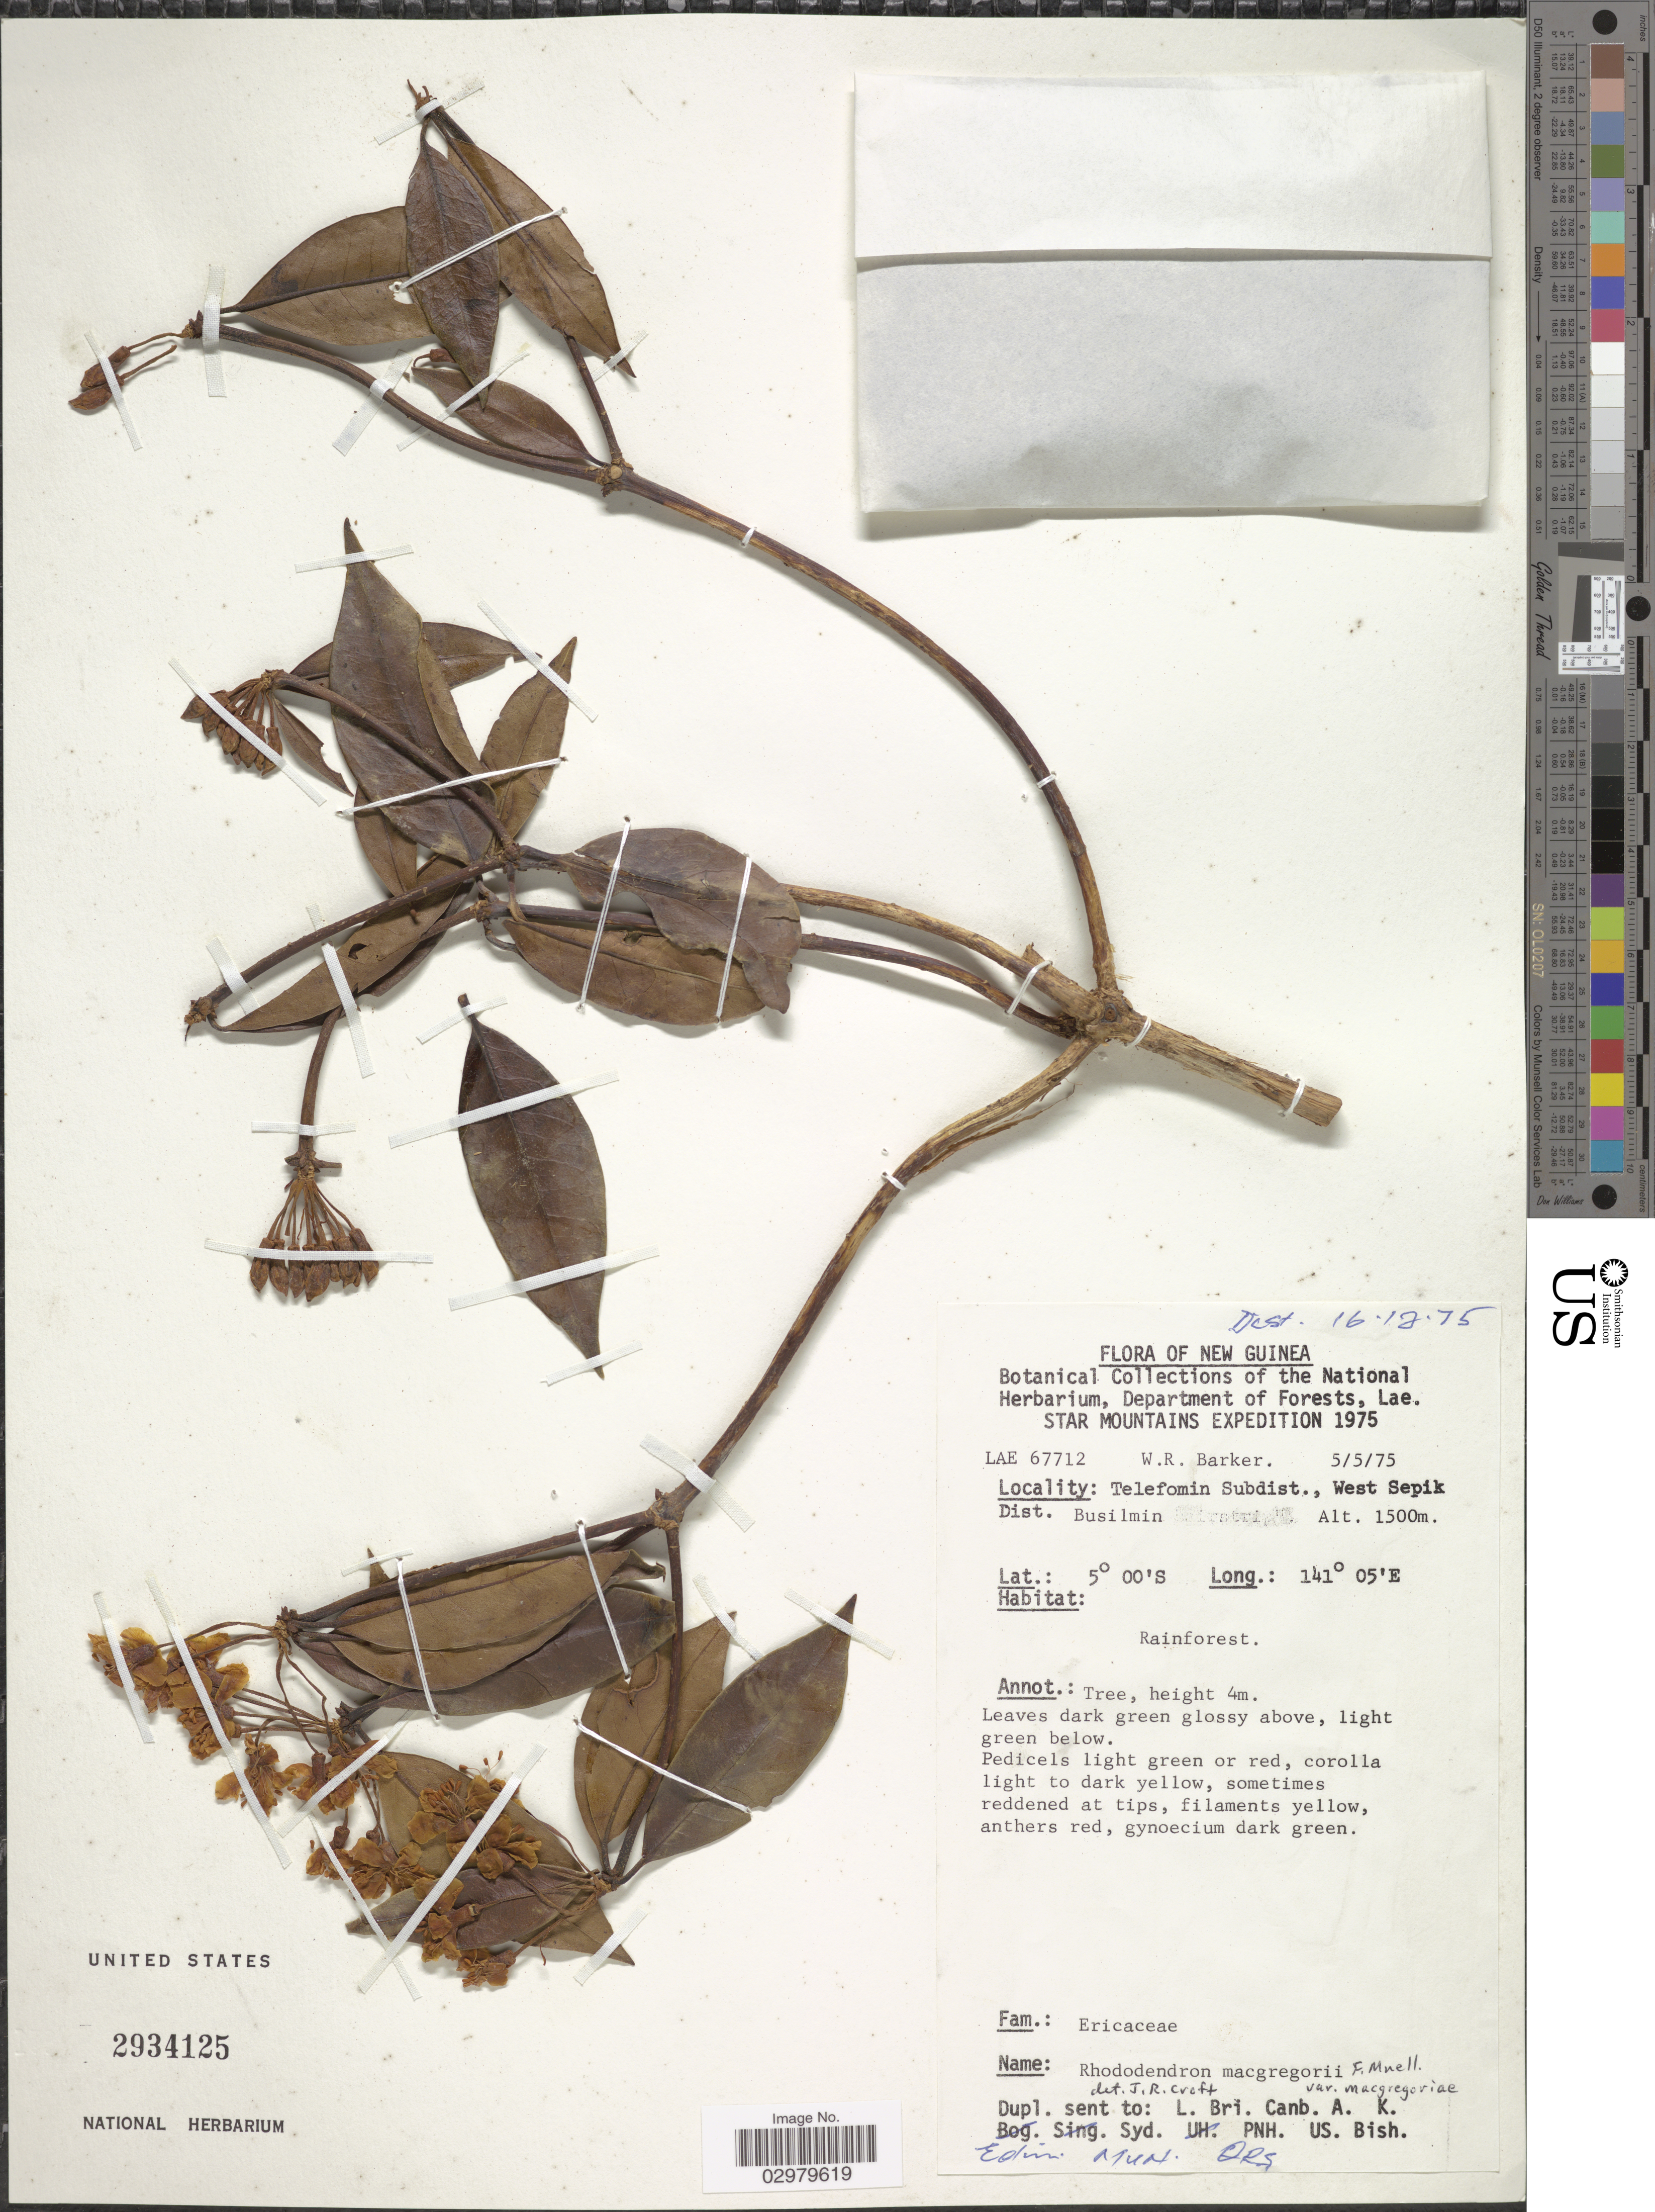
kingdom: Plantae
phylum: Tracheophyta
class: Magnoliopsida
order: Ericales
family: Ericaceae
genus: Rhododendron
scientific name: Rhododendron macgregoriae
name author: F. Muell.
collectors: W. R. Barker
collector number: LAE 67712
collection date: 1975-05-05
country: Papua New Guinea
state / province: Sandaun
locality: New Guinea. Telefomin Subdist., West Sepik Dist. Busilmin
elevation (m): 1500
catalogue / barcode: US 2934125